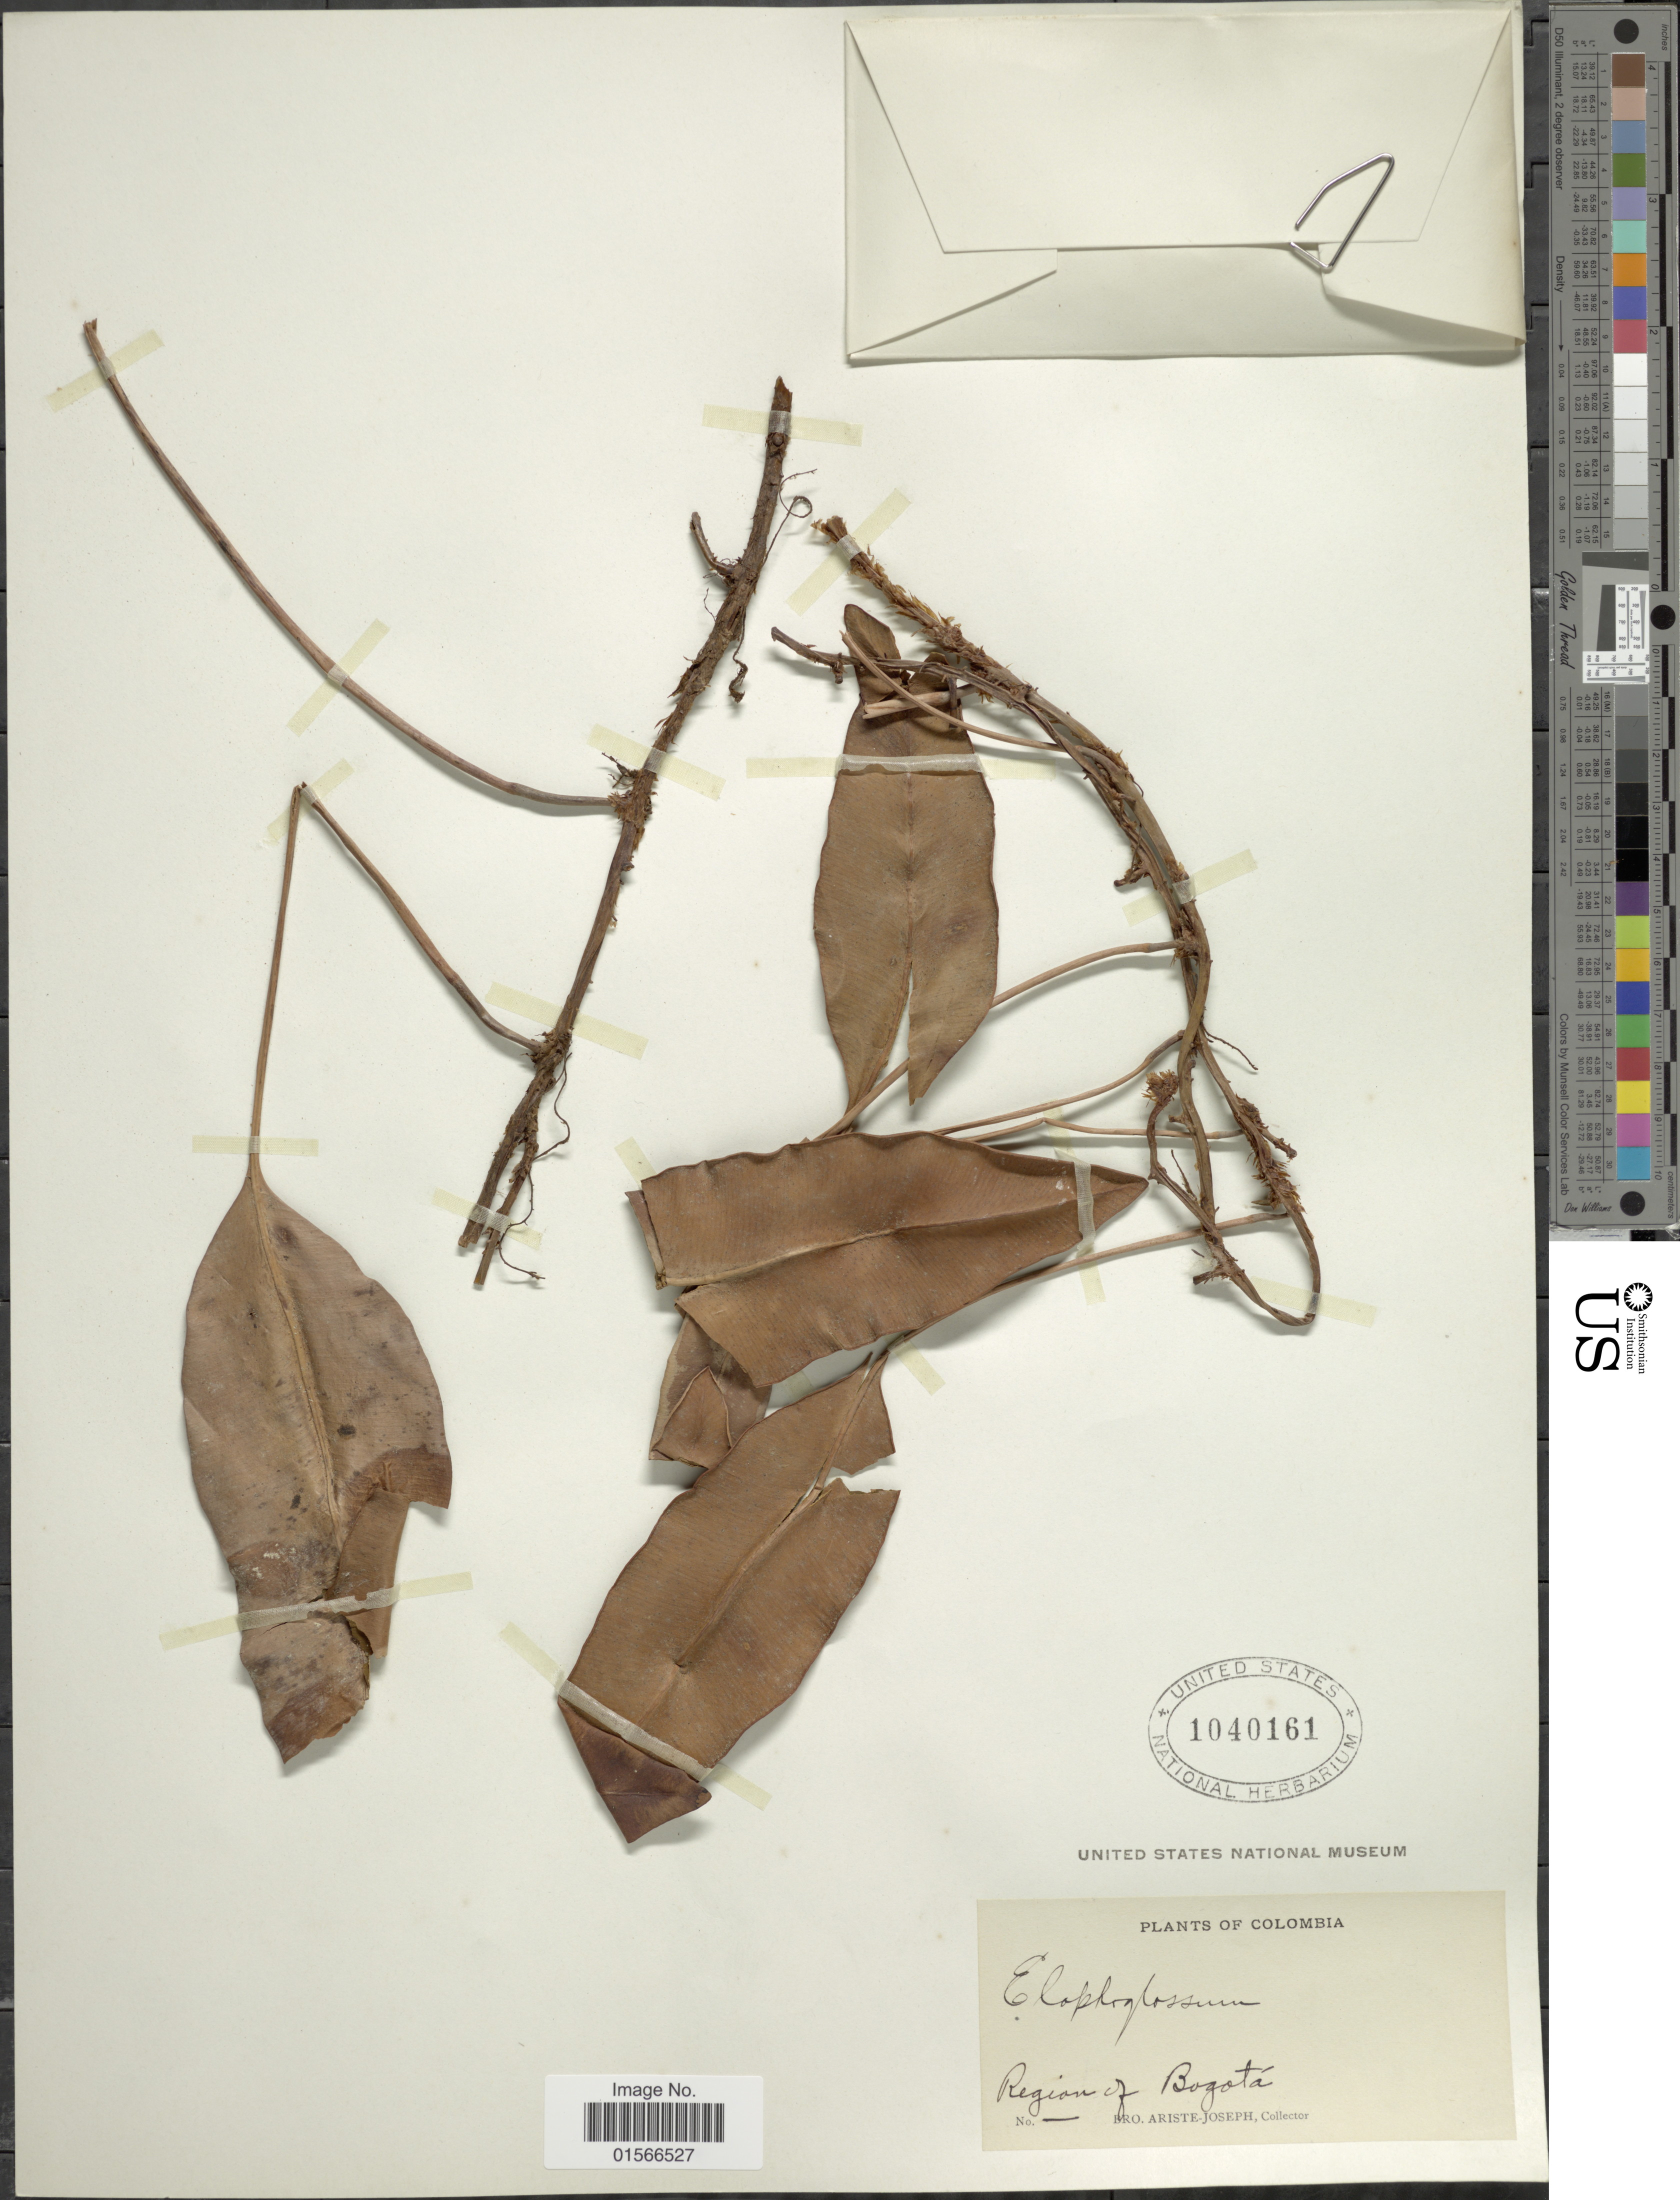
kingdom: Plantae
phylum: Tracheophyta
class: Polypodiopsida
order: Polypodiales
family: Dryopteridaceae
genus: Elaphoglossum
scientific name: Elaphoglossum funckii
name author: (Fée) T. Moore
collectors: Bro. Ariste-Joseph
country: Colombia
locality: Region of Bogotá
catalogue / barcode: US 1040161